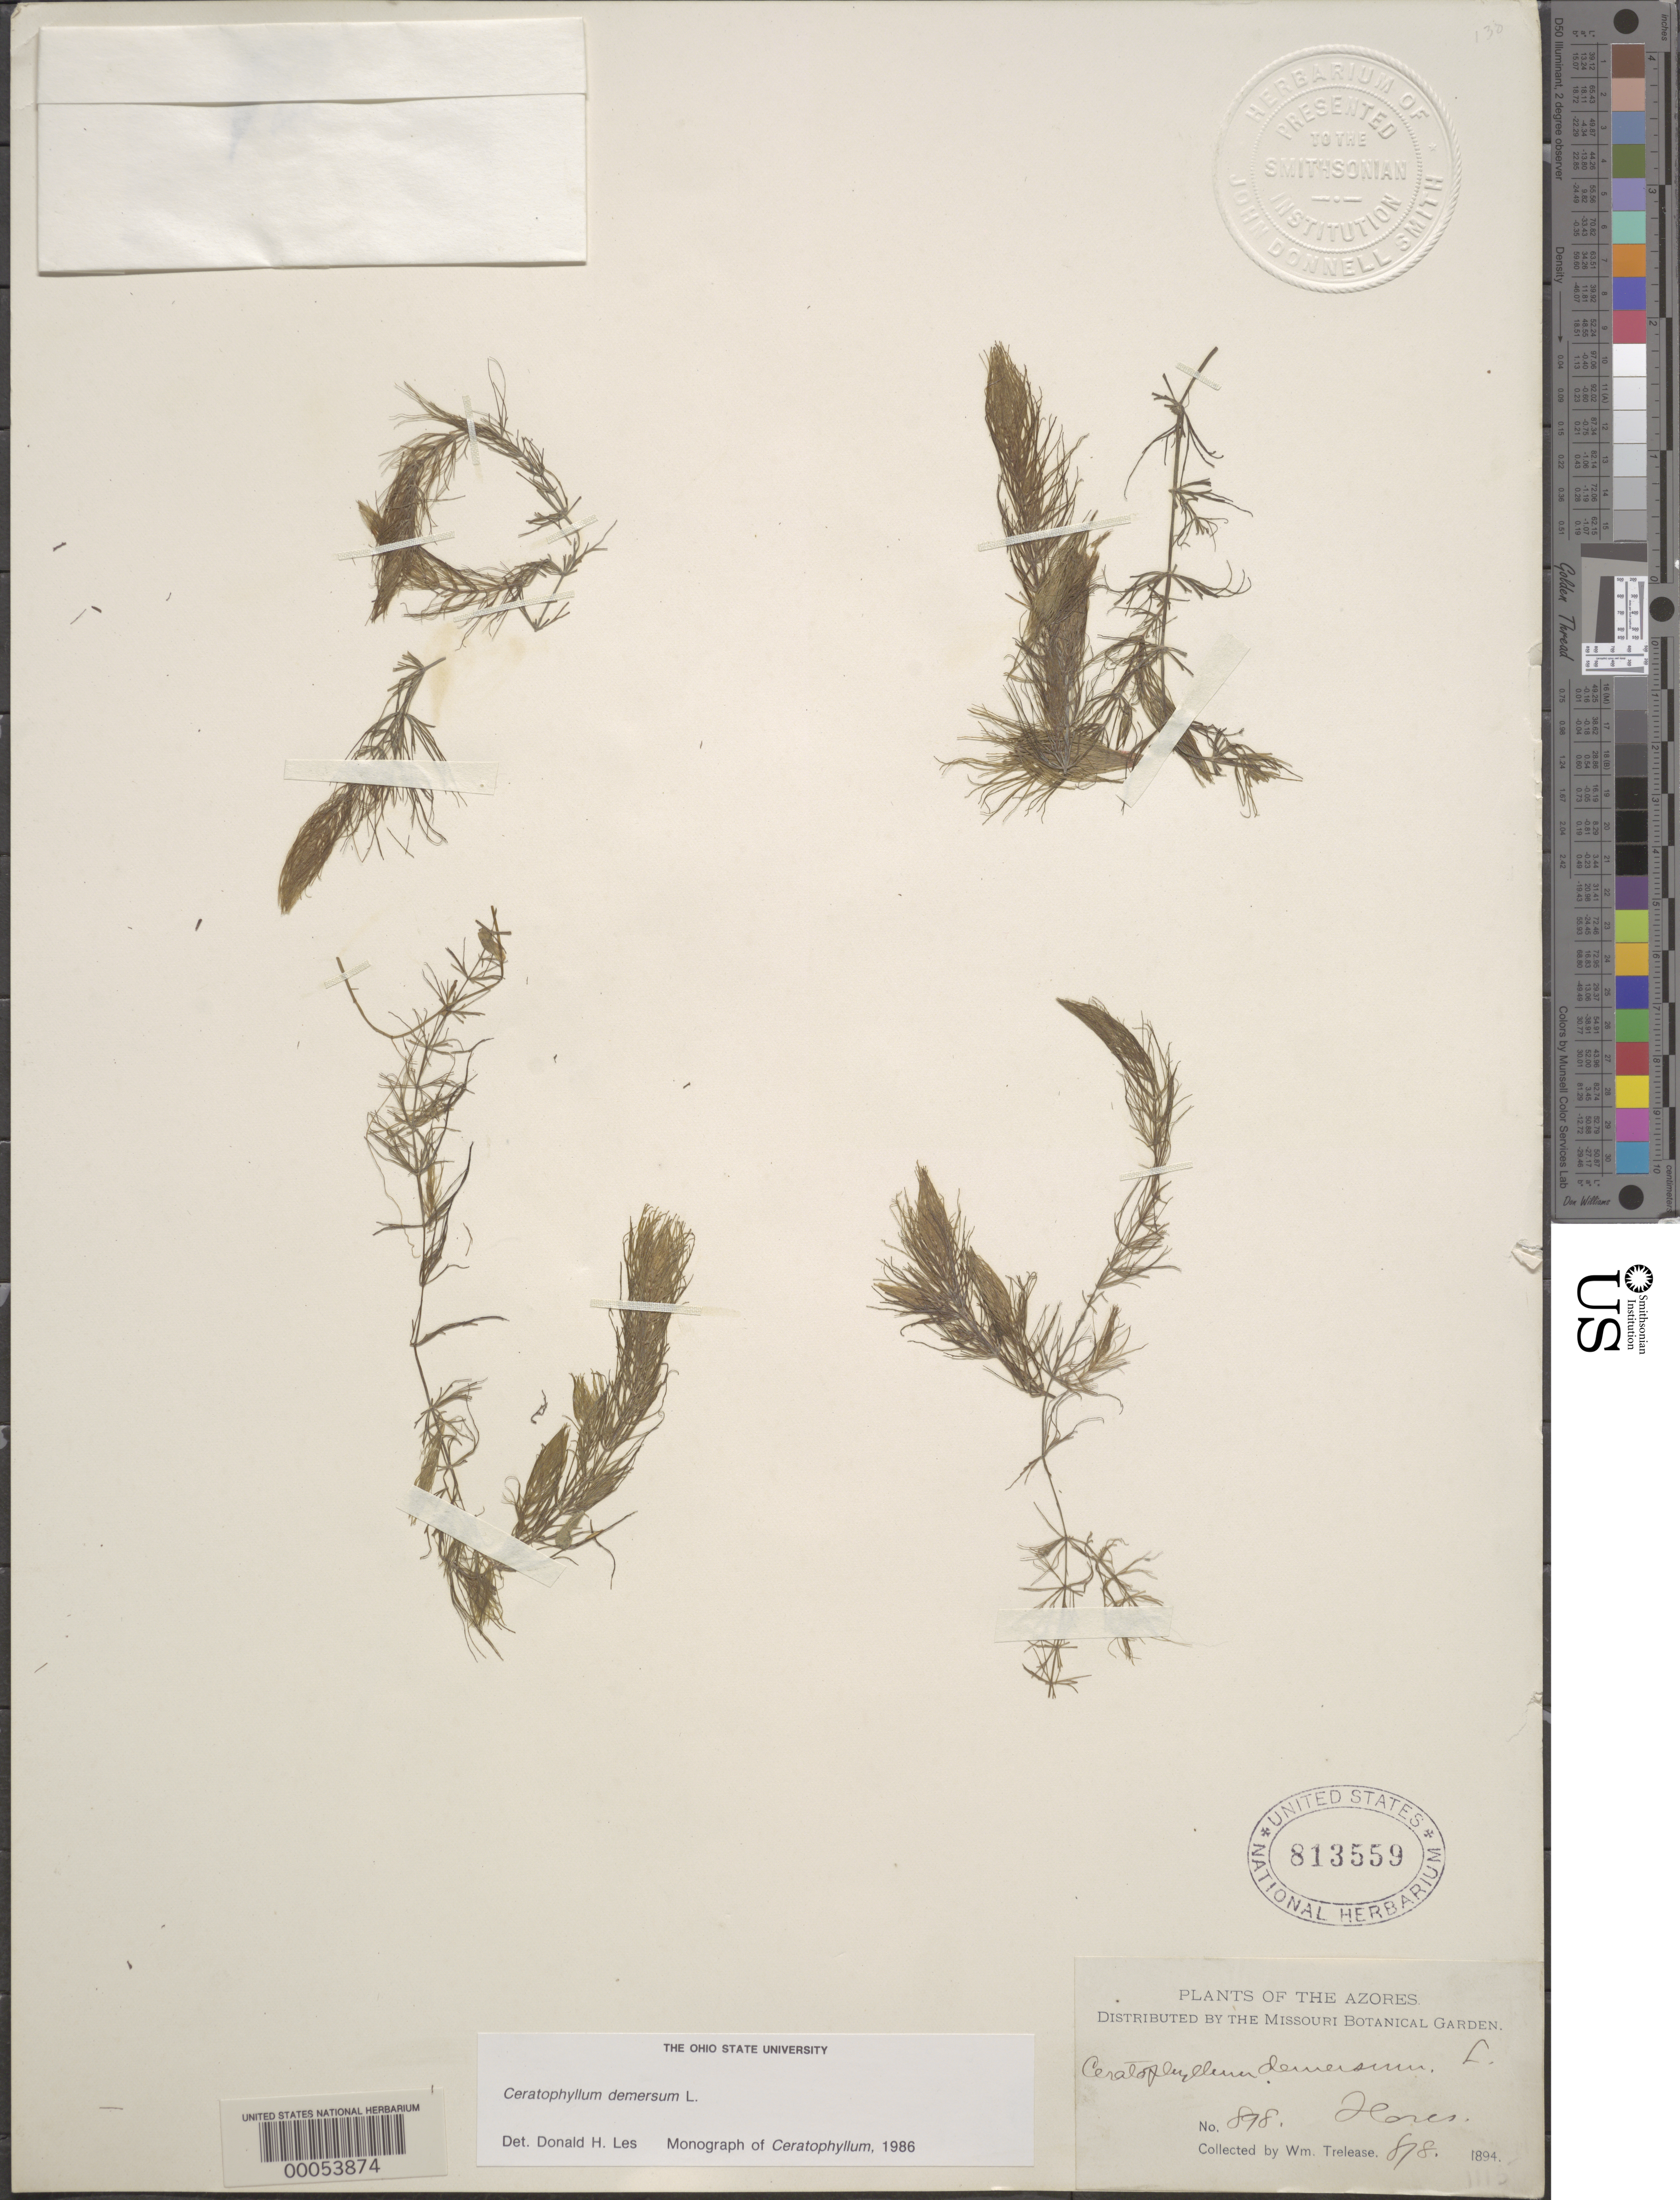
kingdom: Plantae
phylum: Tracheophyta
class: Magnoliopsida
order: Ceratophyllales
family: Ceratophyllaceae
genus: Ceratophyllum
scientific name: Ceratophyllum demersum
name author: L.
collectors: W. Trelease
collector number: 898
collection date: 1894-08-08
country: Portugal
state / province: Azores (Aut. Reg.)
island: Flores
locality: Flores.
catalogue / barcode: US 813559